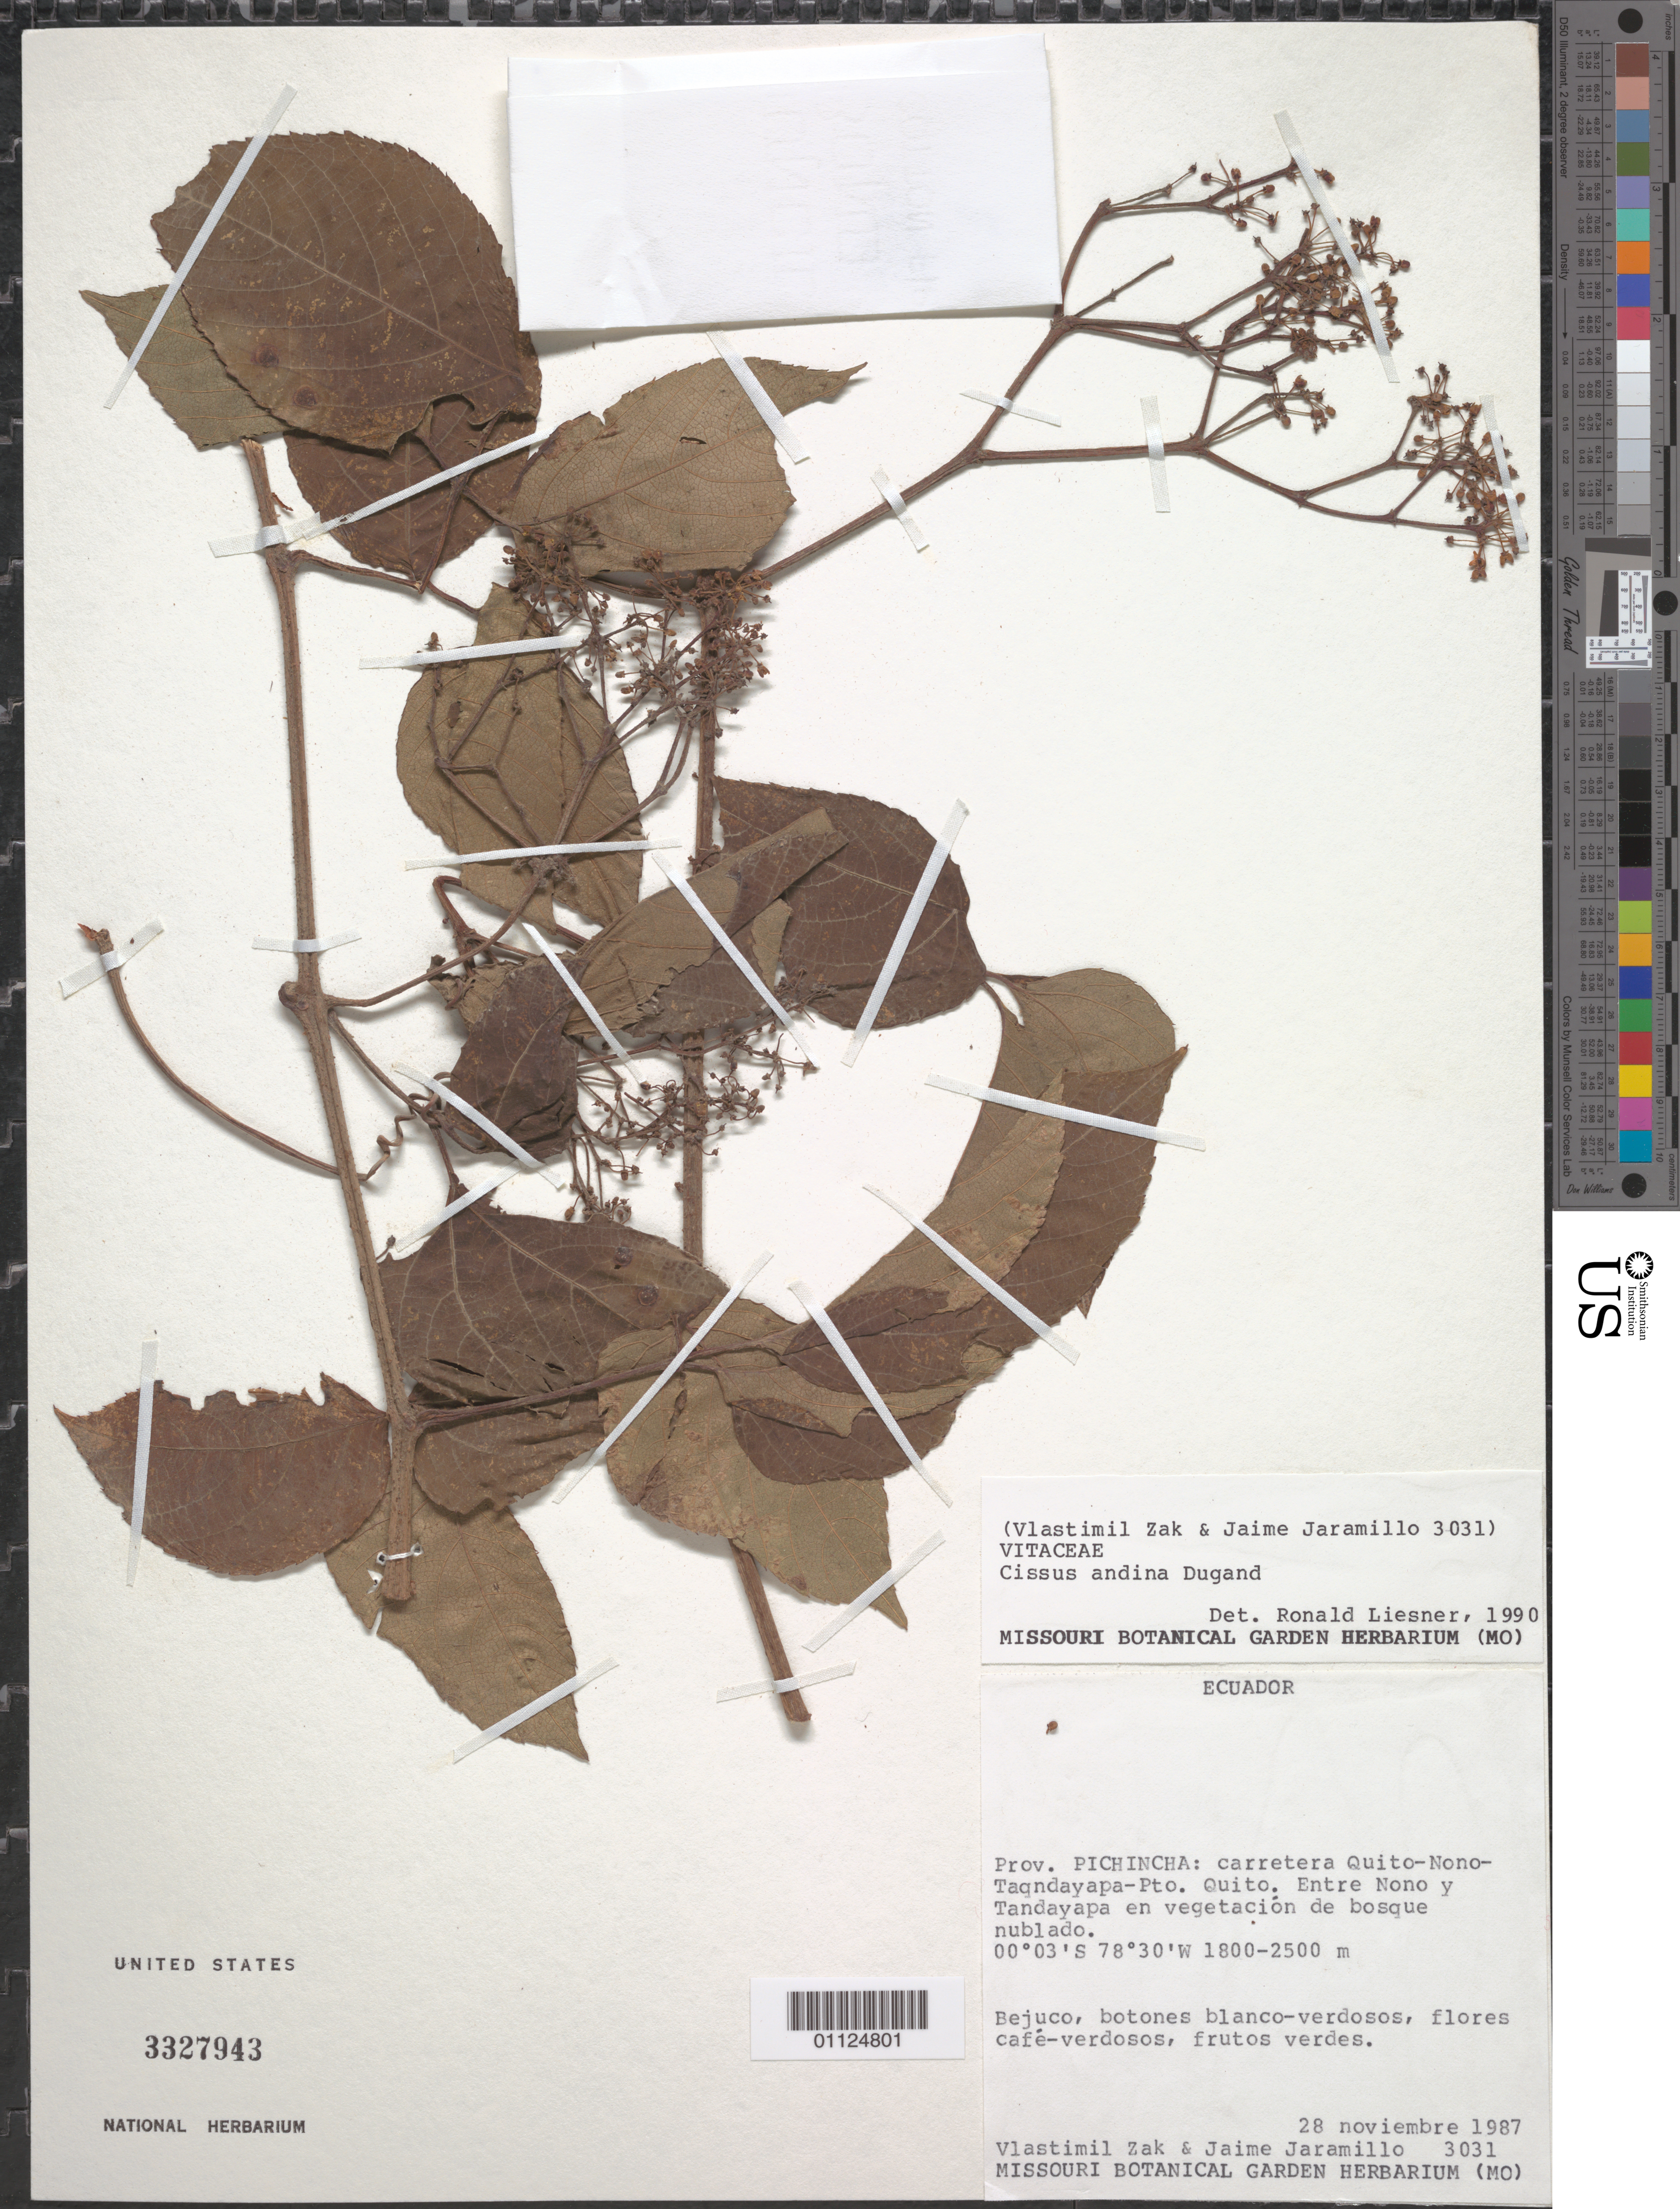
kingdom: Plantae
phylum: Tracheophyta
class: Magnoliopsida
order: Vitales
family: Vitaceae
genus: Cissus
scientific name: Cissus andina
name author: Dugand G.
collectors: V. Zak & J. L. Jaramillo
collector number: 3031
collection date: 1987-11-28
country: Ecuador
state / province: Pichincha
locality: Carretera Quito-Nono-Taqndayapa-Pto. Quito. Entre Nono y Tandayapa.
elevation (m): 1800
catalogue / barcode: US 3327943